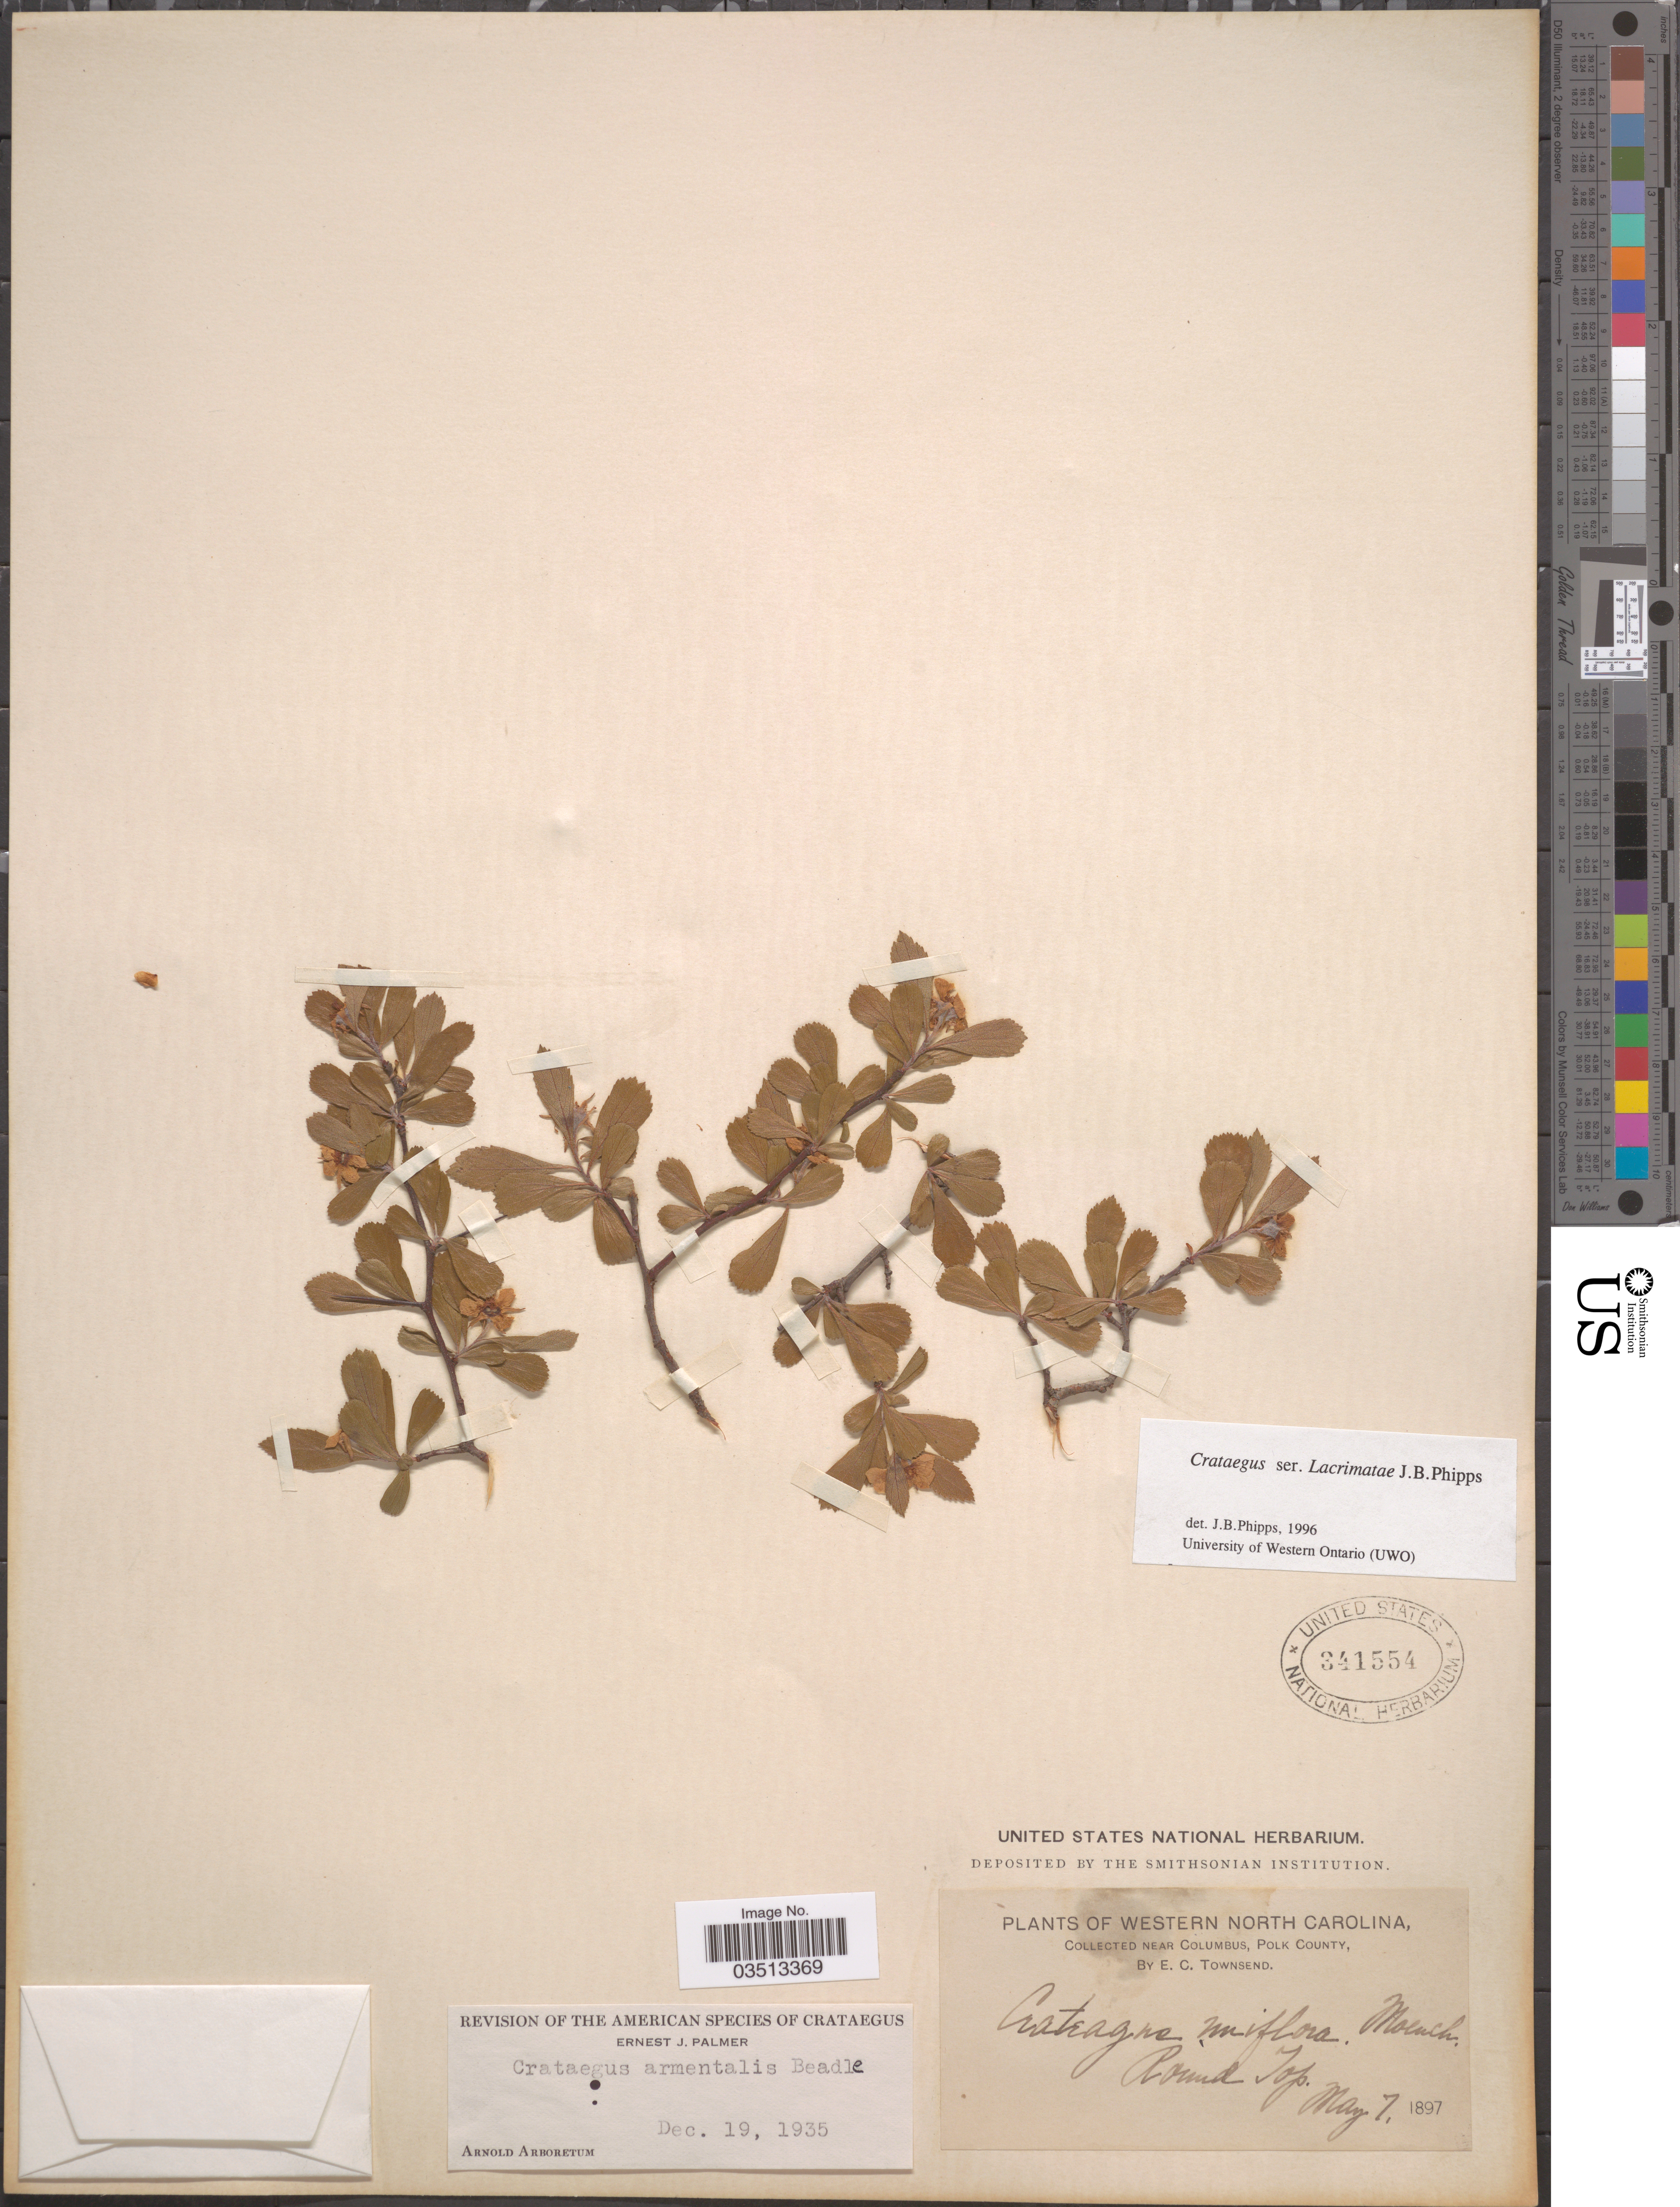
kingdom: Plantae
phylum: Tracheophyta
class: Magnoliopsida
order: Rosales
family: Rosaceae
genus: Crataegus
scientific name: Crataegus armentalis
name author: Beadle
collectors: E. C. Townsend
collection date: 1897-05-07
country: United States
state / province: North Carolina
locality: Western North Carolina. Near Columbus, Polk County. Round Top.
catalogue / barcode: US 341554